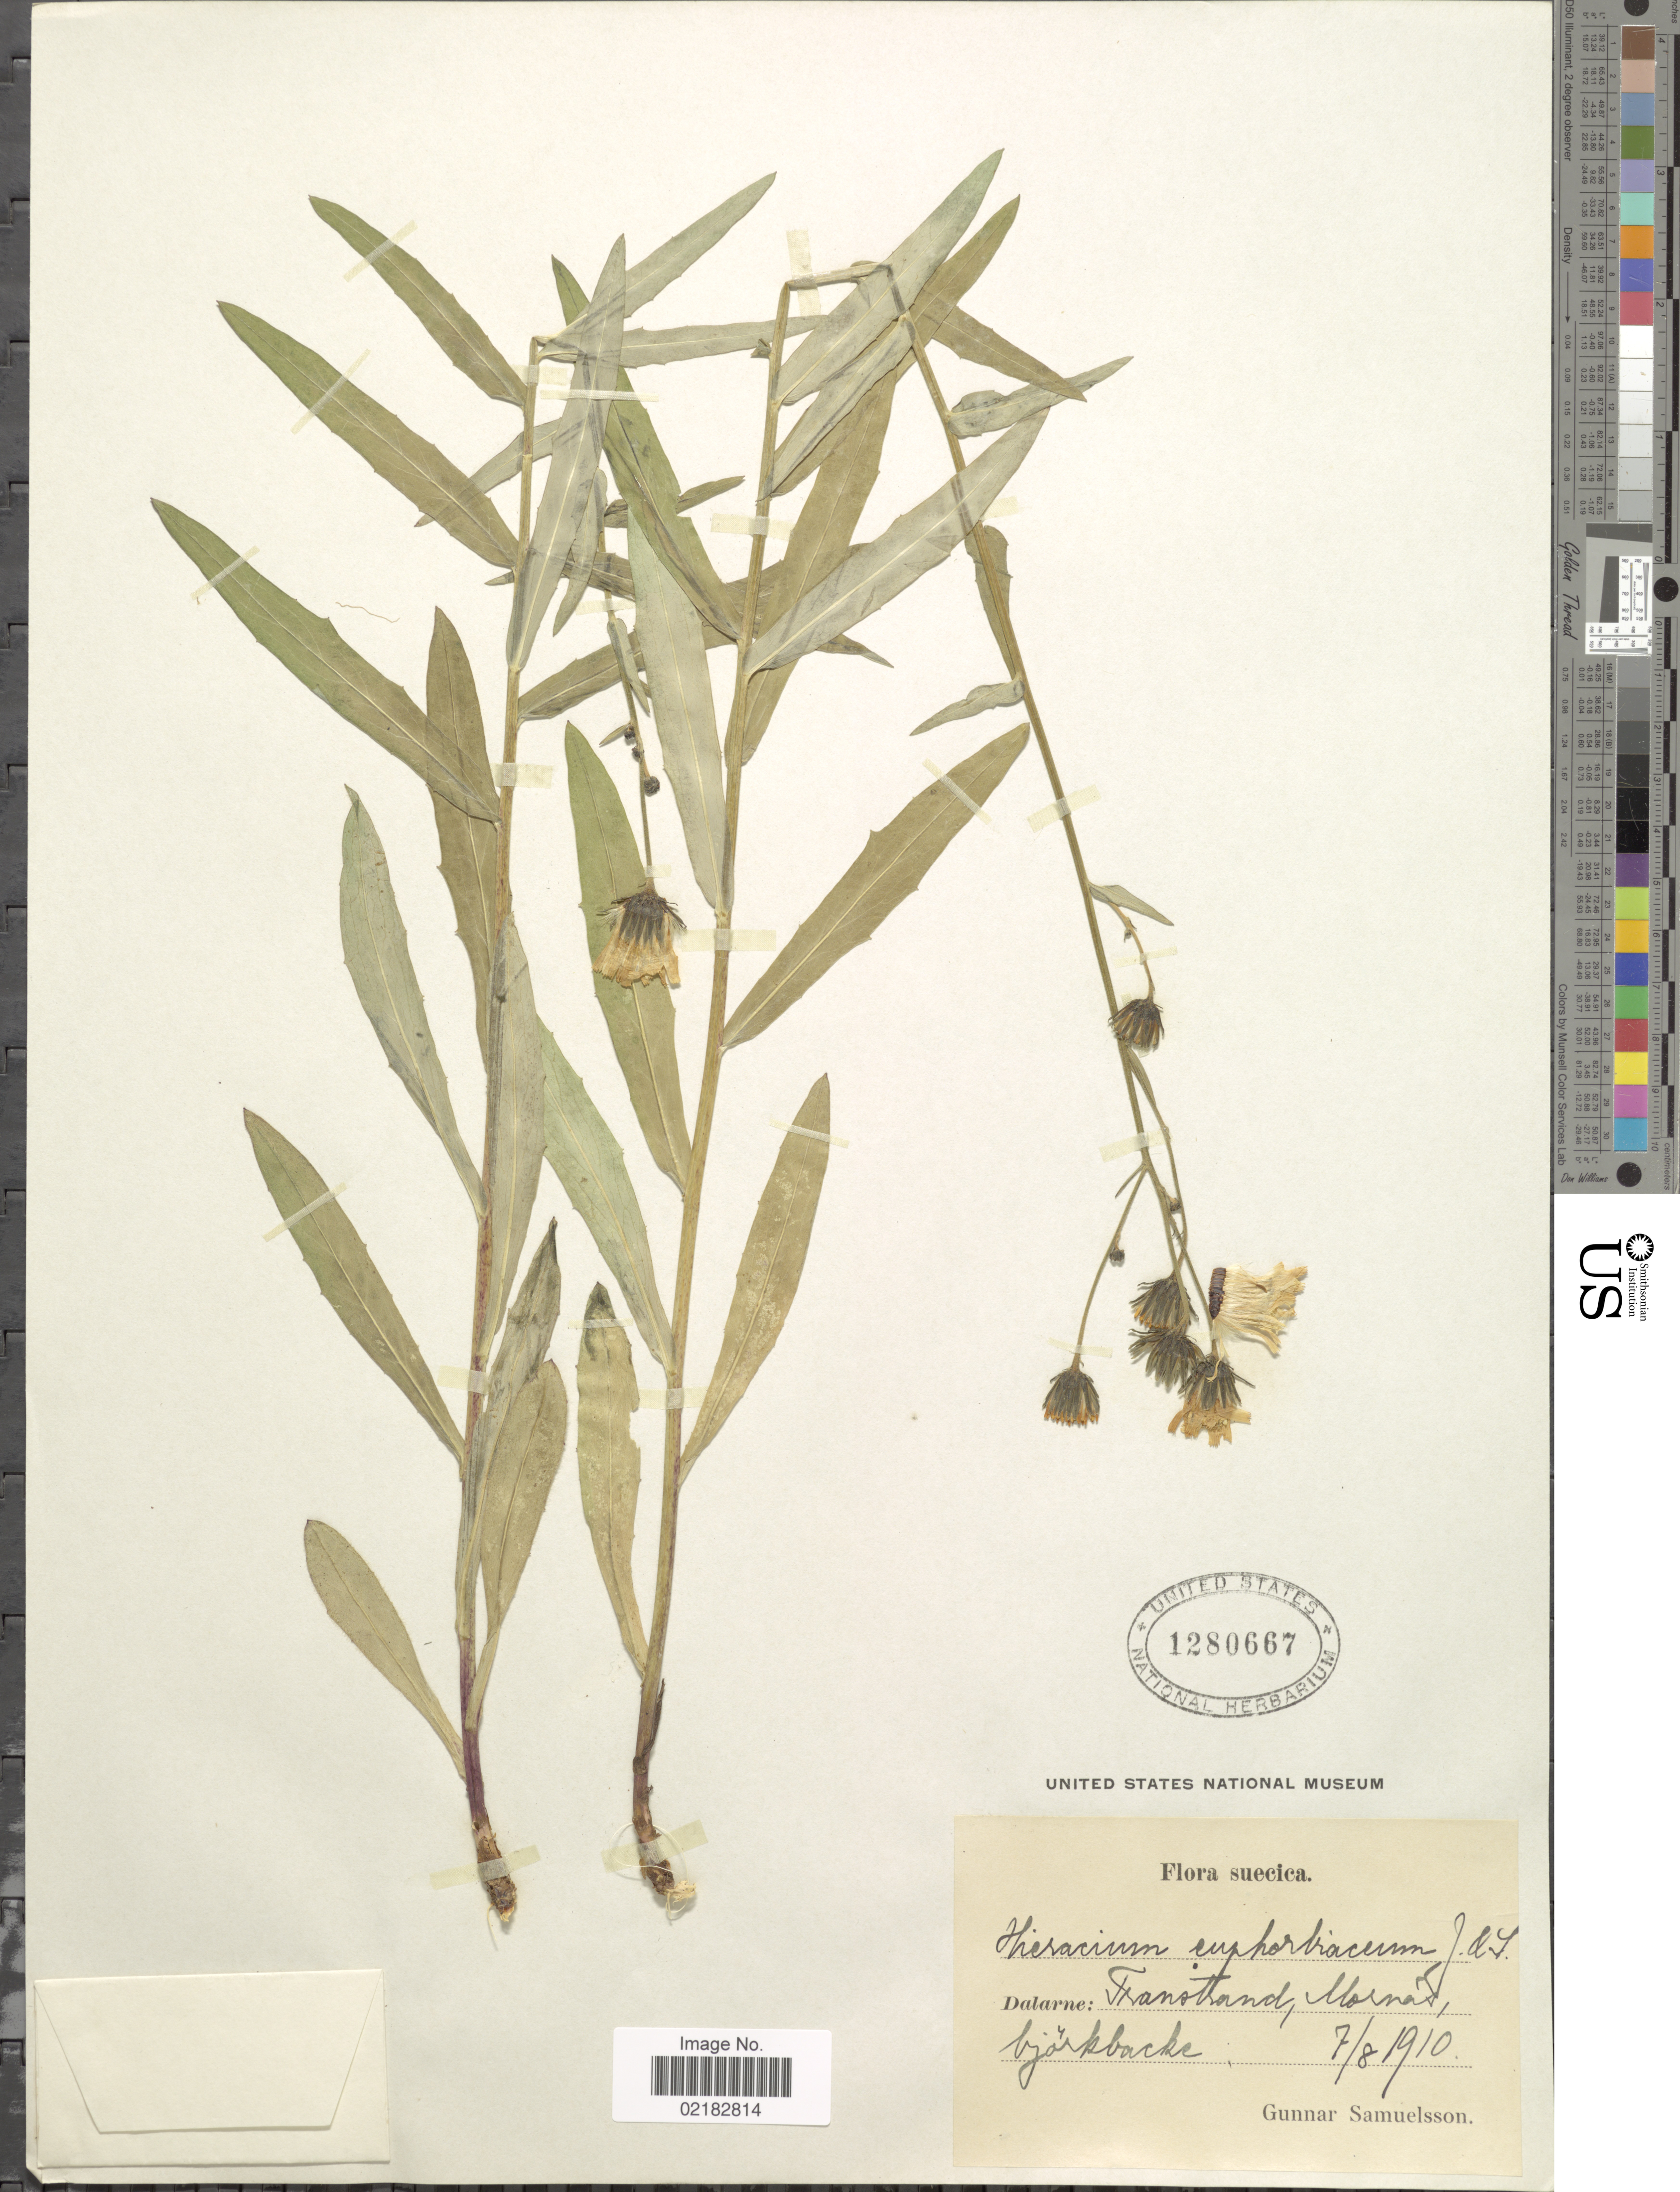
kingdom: Plantae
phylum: Tracheophyta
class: Magnoliopsida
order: Asterales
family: Asteraceae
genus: Hieracium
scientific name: Hieracium euphorbiaceum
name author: Johanss. & Sam.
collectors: G. Samuelsson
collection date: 1910-08-07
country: Sweden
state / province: Dalarna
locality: Dalarne: Transtrand, Mornas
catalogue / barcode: US 1280667